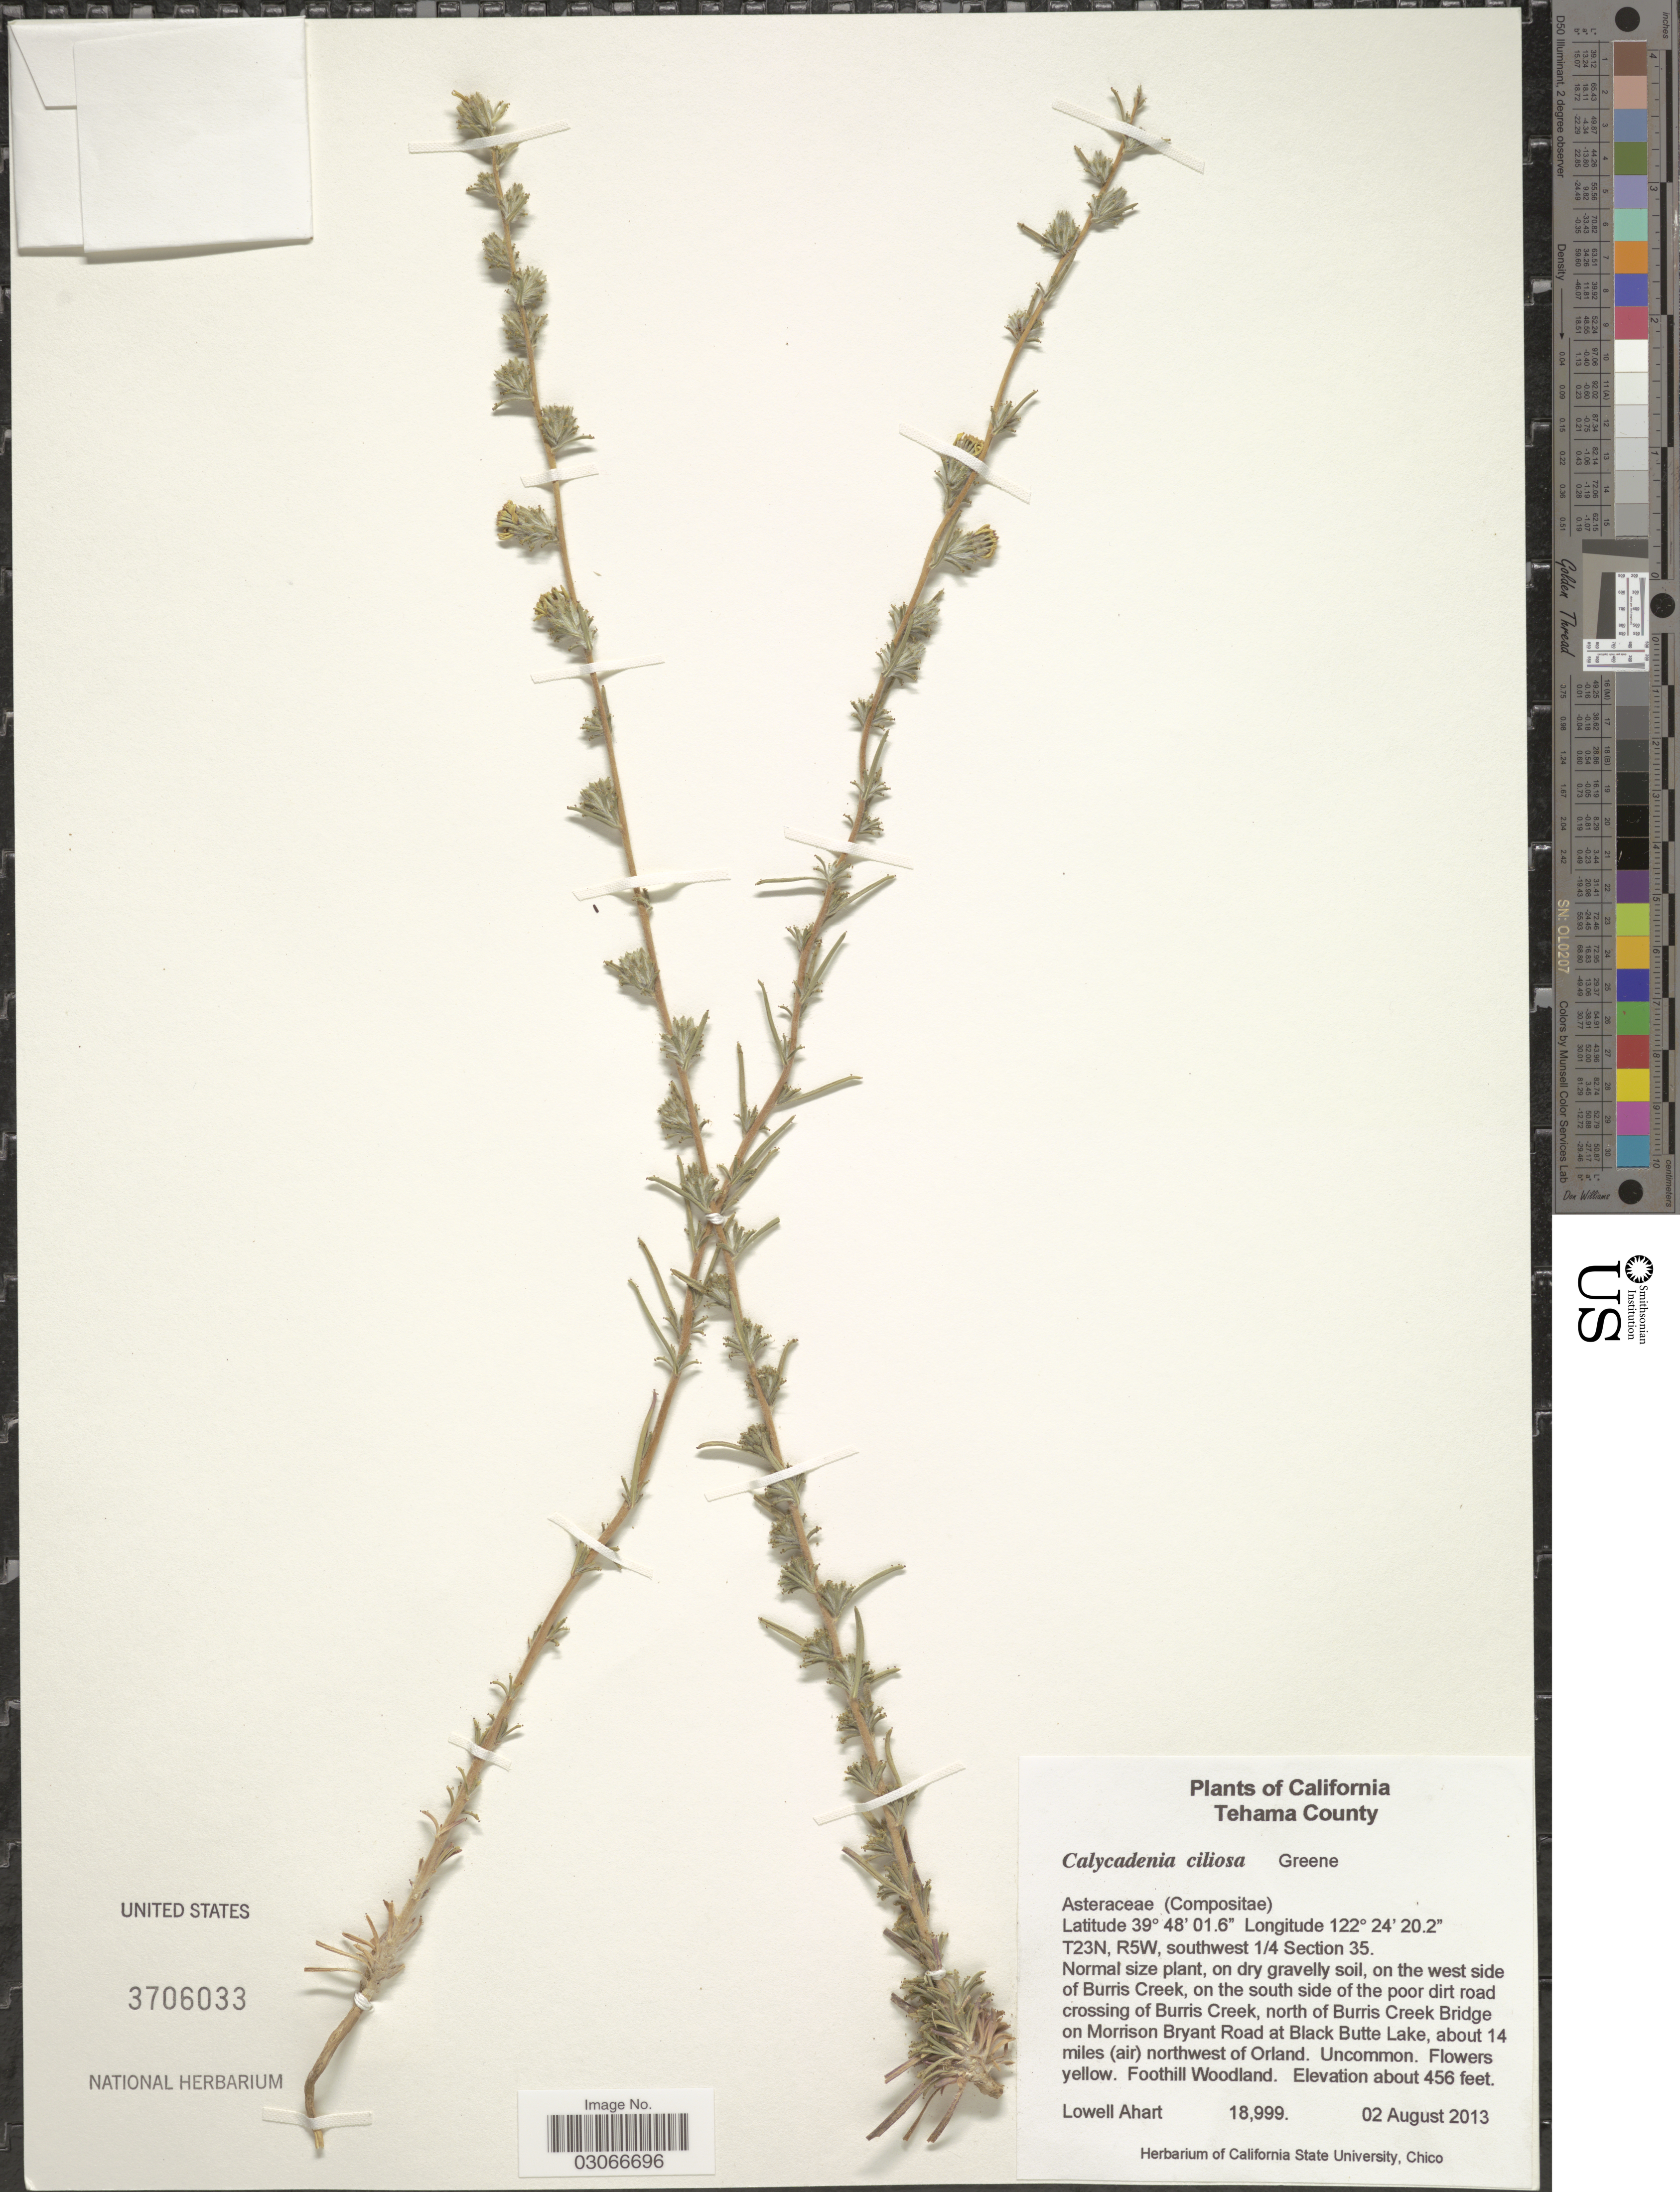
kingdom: Plantae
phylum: Tracheophyta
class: Magnoliopsida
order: Asterales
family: Asteraceae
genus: Calycadenia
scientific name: Calycadenia ciliosa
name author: D.D. Keck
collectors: L. Ahart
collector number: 18999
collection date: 2013-08-02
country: United States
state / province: California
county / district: Tehama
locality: Tehama County. T23N, R5W, southwest 1/4 Section 35. On the west side of Burris Creek, on the south side of the poor dirt road crossing of Burris Creek, north of Burris Creek Bridge on Morrison Bryant Road at Black Butte Lake, about 14 miles (air) northwest of Orland.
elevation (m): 139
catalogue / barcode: US 3706033